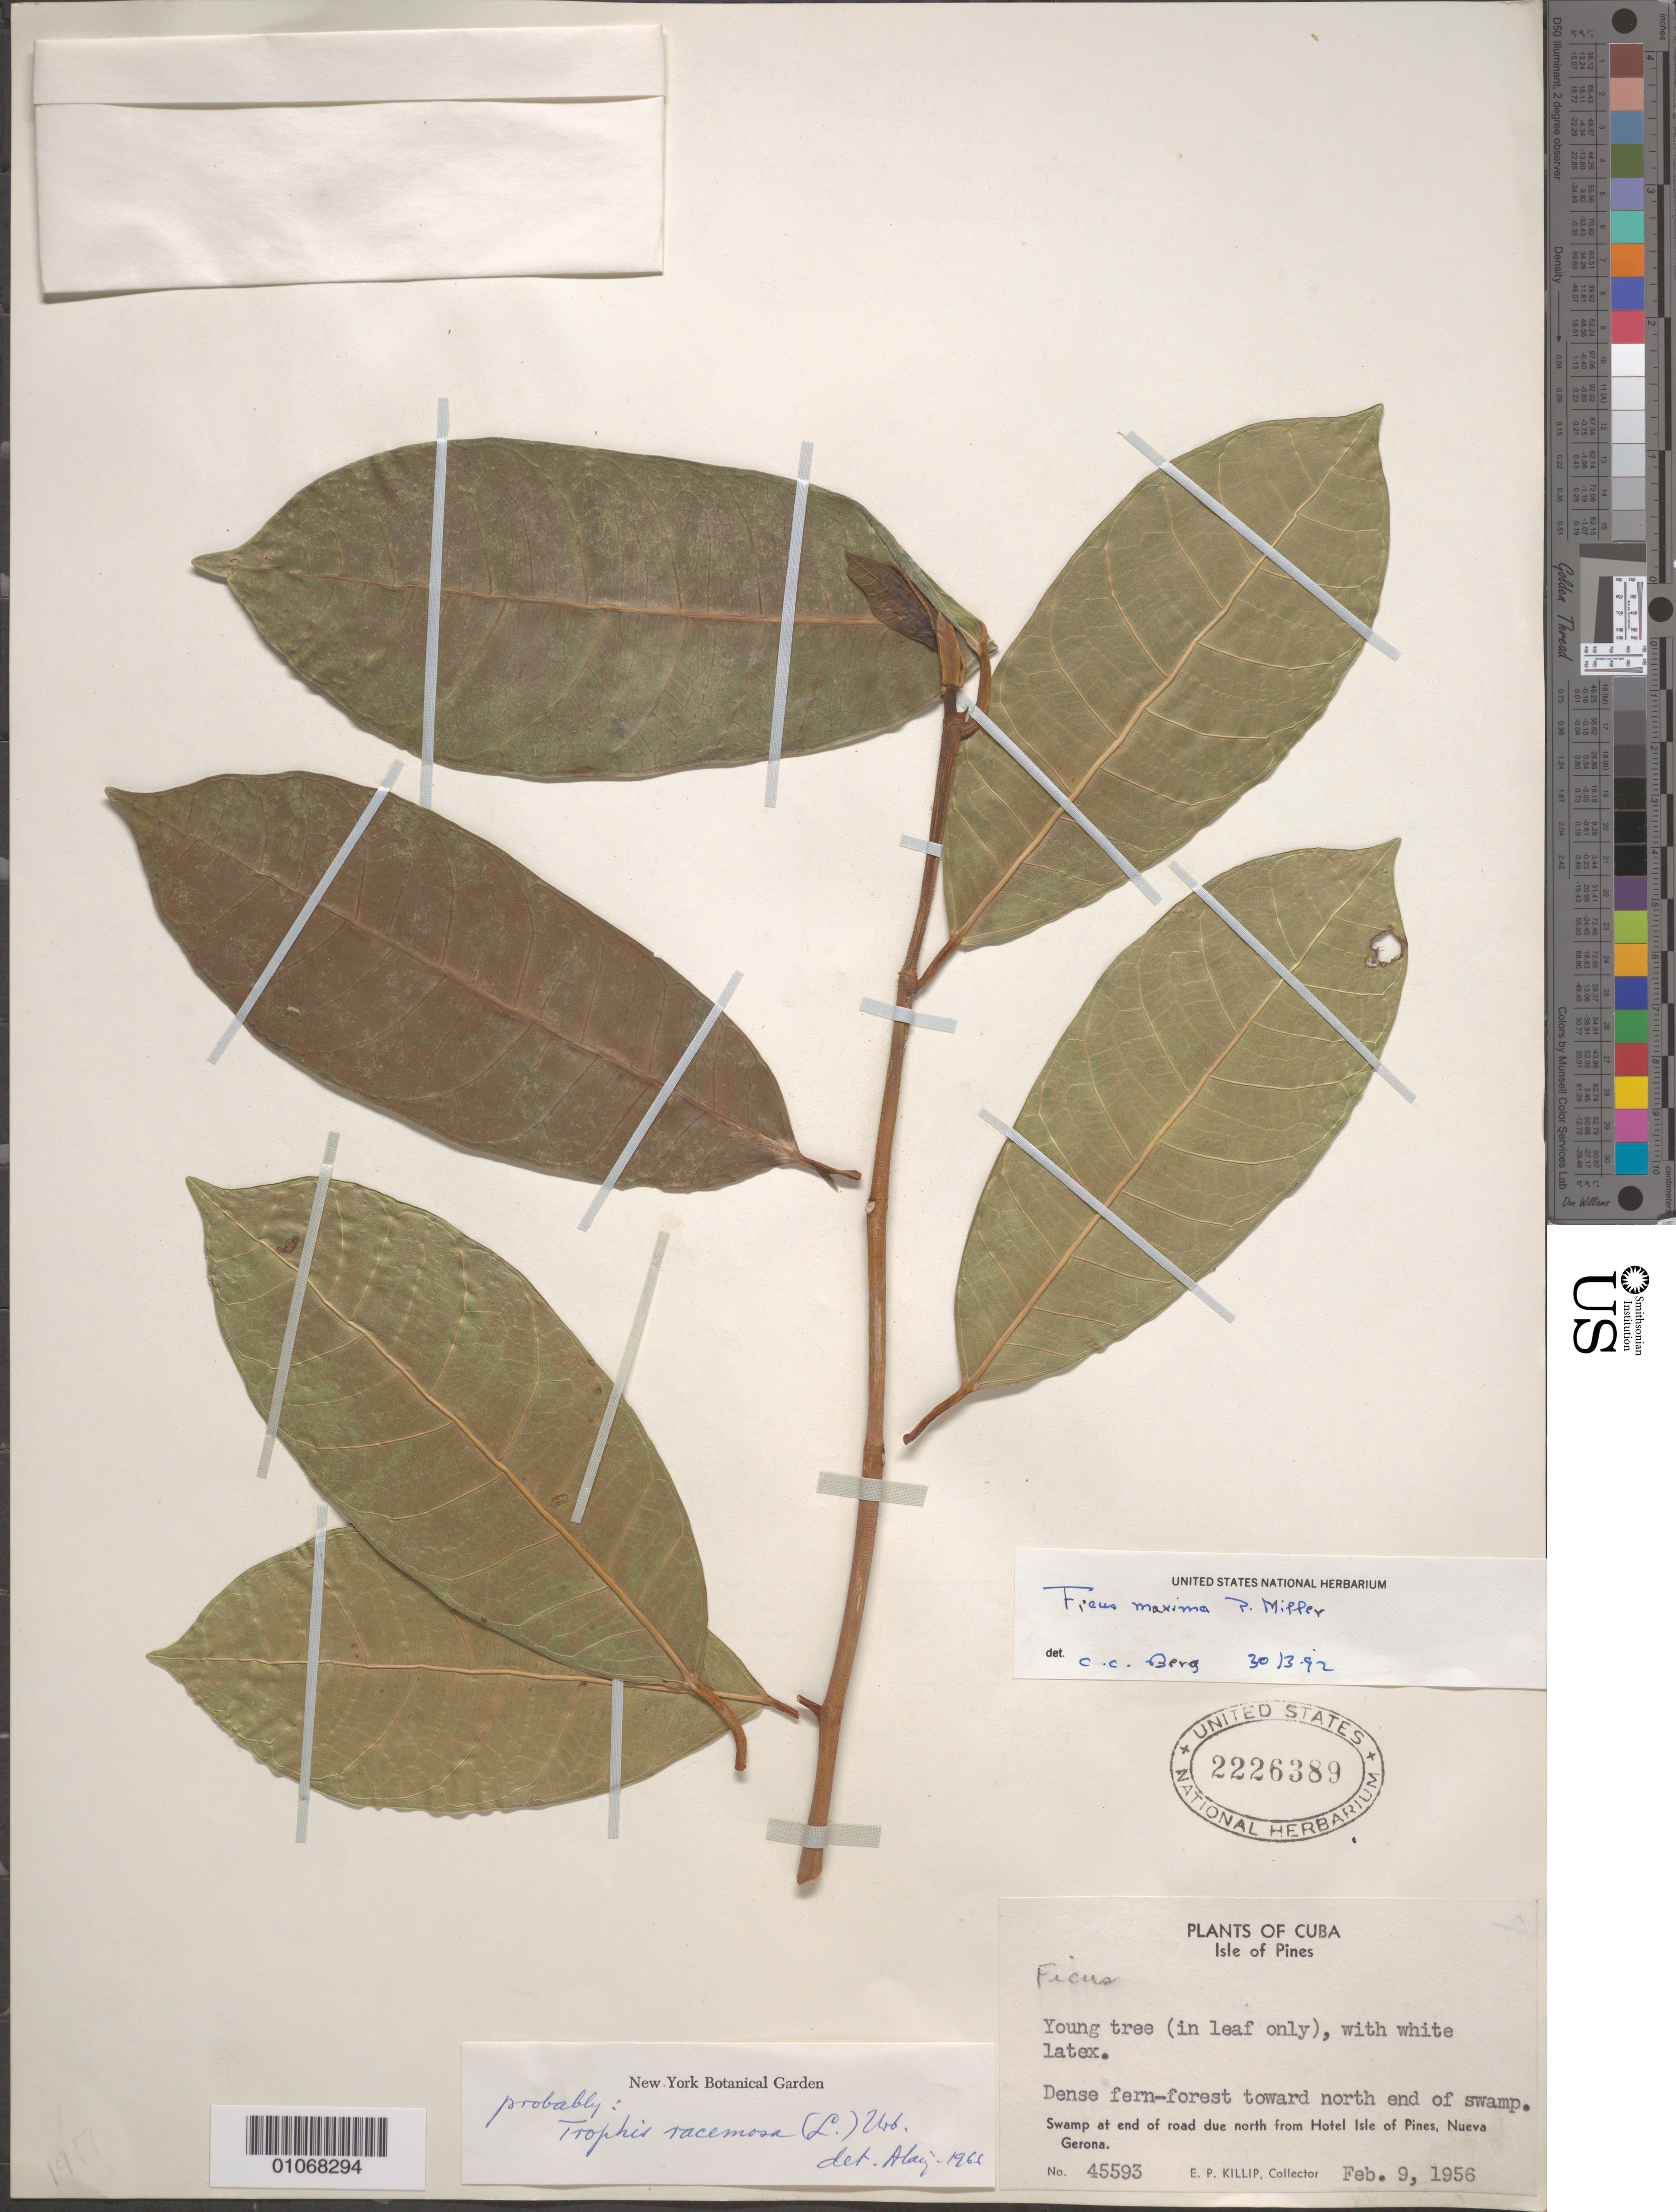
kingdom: Plantae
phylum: Tracheophyta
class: Magnoliopsida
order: Rosales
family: Moraceae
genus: Ficus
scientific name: Ficus maxima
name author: Mill.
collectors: E. P. Killip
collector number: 45593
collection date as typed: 09 Feb 1956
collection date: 1956-02-09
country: Cuba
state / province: Isla de La Juventud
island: Isla de la Juventud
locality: Swamp at end of road due north from Hotel of Pines, Nueva Gerona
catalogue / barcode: US 2226389